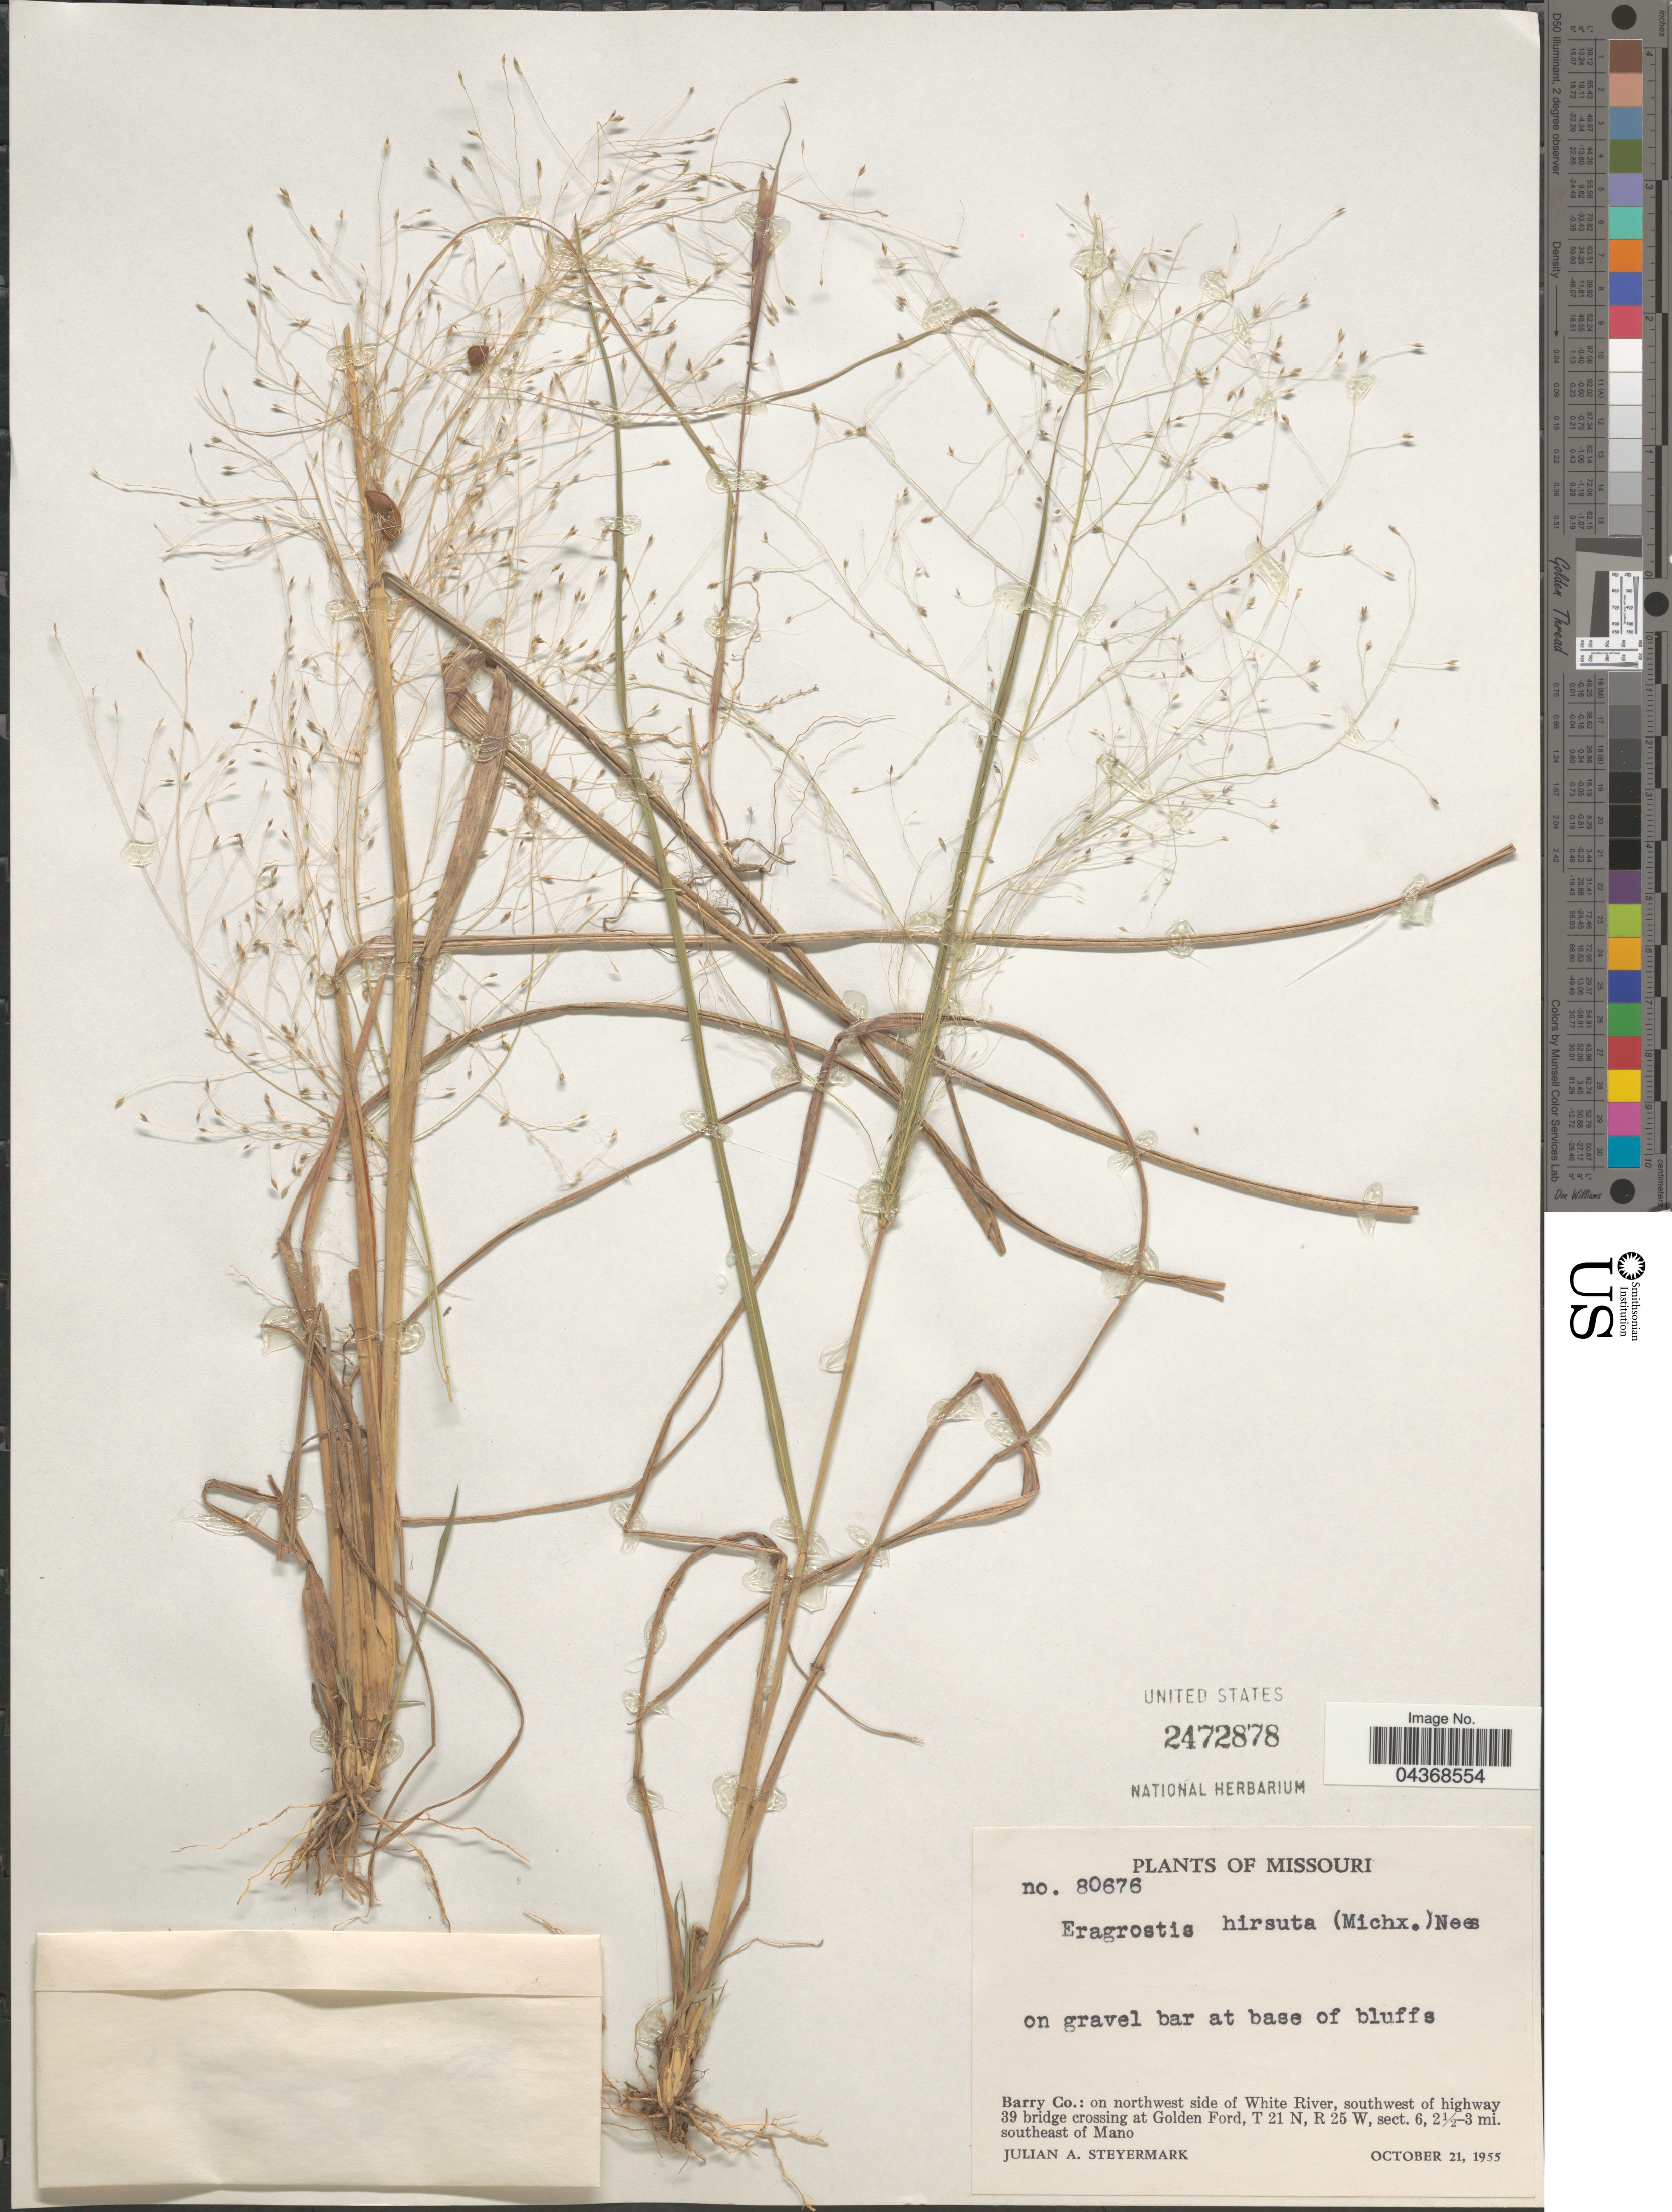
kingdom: Plantae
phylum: Tracheophyta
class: Liliopsida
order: Poales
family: Poaceae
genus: Eragrostis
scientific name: Eragrostis hirsuta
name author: (Michx.) Nees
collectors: J. Steyermark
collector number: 80676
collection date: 1955-10-21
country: United States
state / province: Missouri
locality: Barry Co.: on northwest side of White River, southwest of highway 39 bridge crossing at Golden Ford, T 21 N, R 25 W, sect. 6, 2½-3 mi. southeast of Mano.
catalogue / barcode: US 2472878